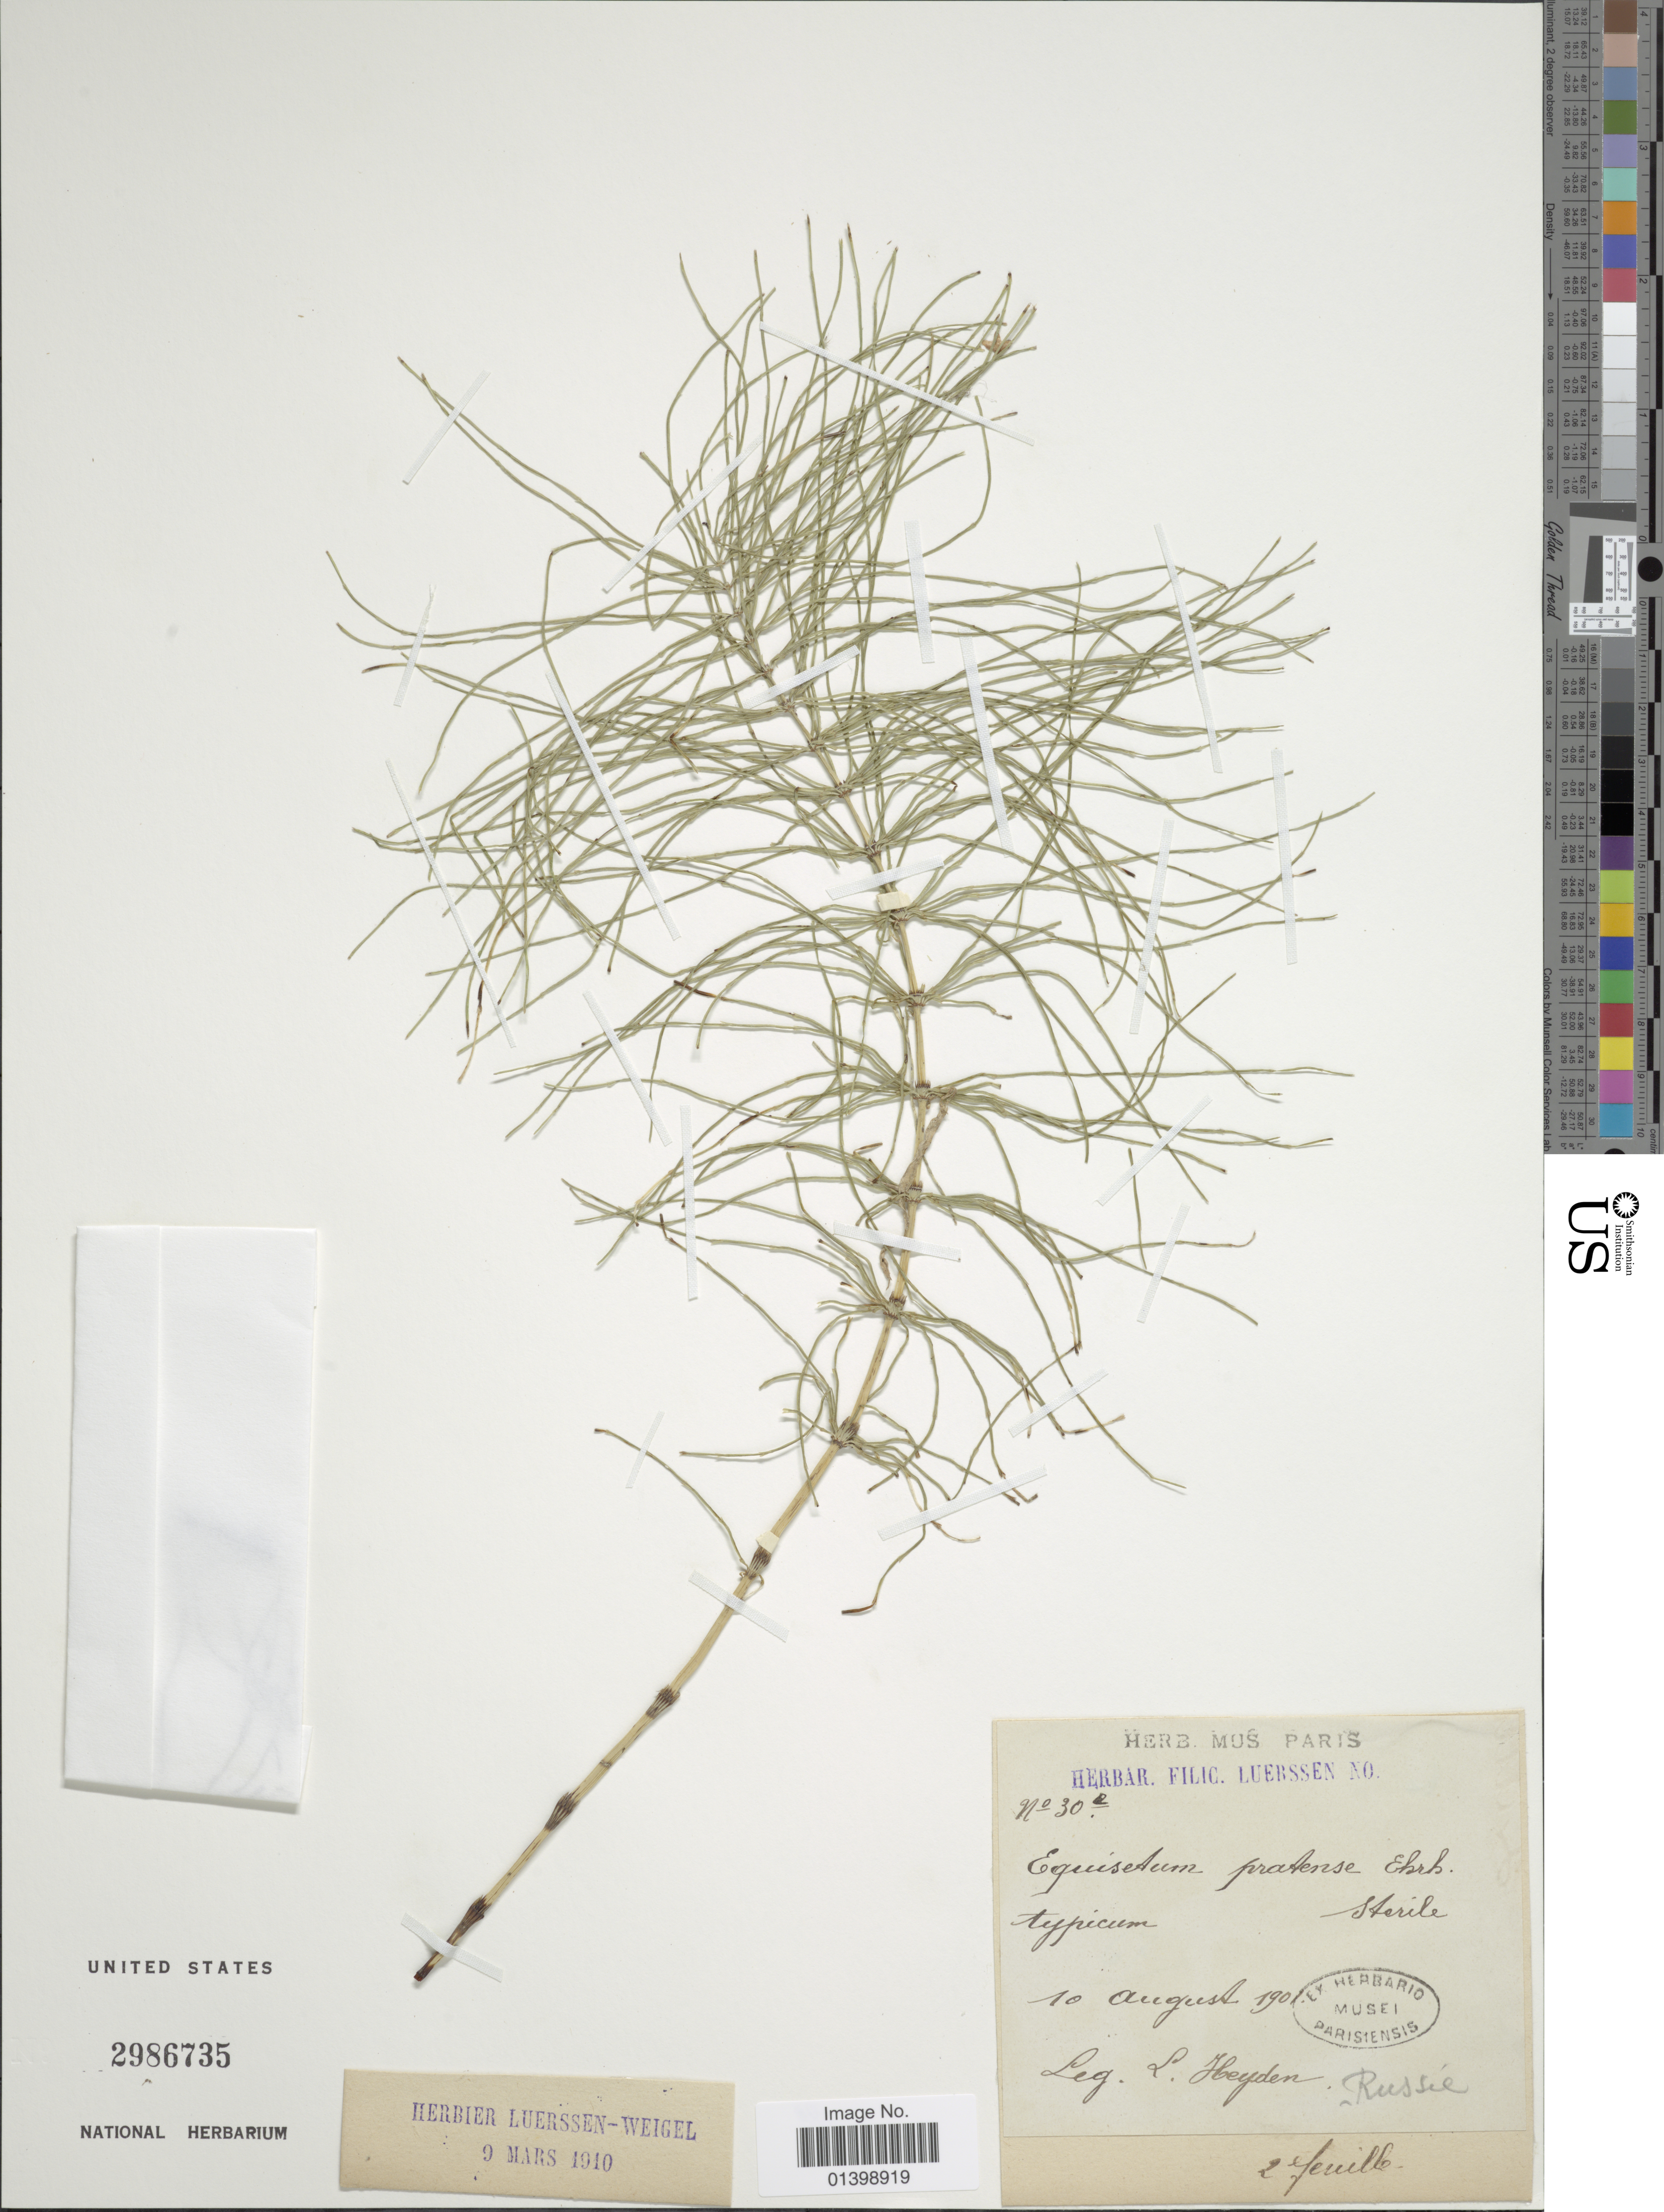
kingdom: Plantae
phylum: Tracheophyta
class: Polypodiopsida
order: Equisetales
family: Equisetaceae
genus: Equisetum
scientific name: Equisetum pratense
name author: Ehrh.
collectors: L. Heyden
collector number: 30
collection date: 1901-08-10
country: Russian Federation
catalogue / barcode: US 2986735